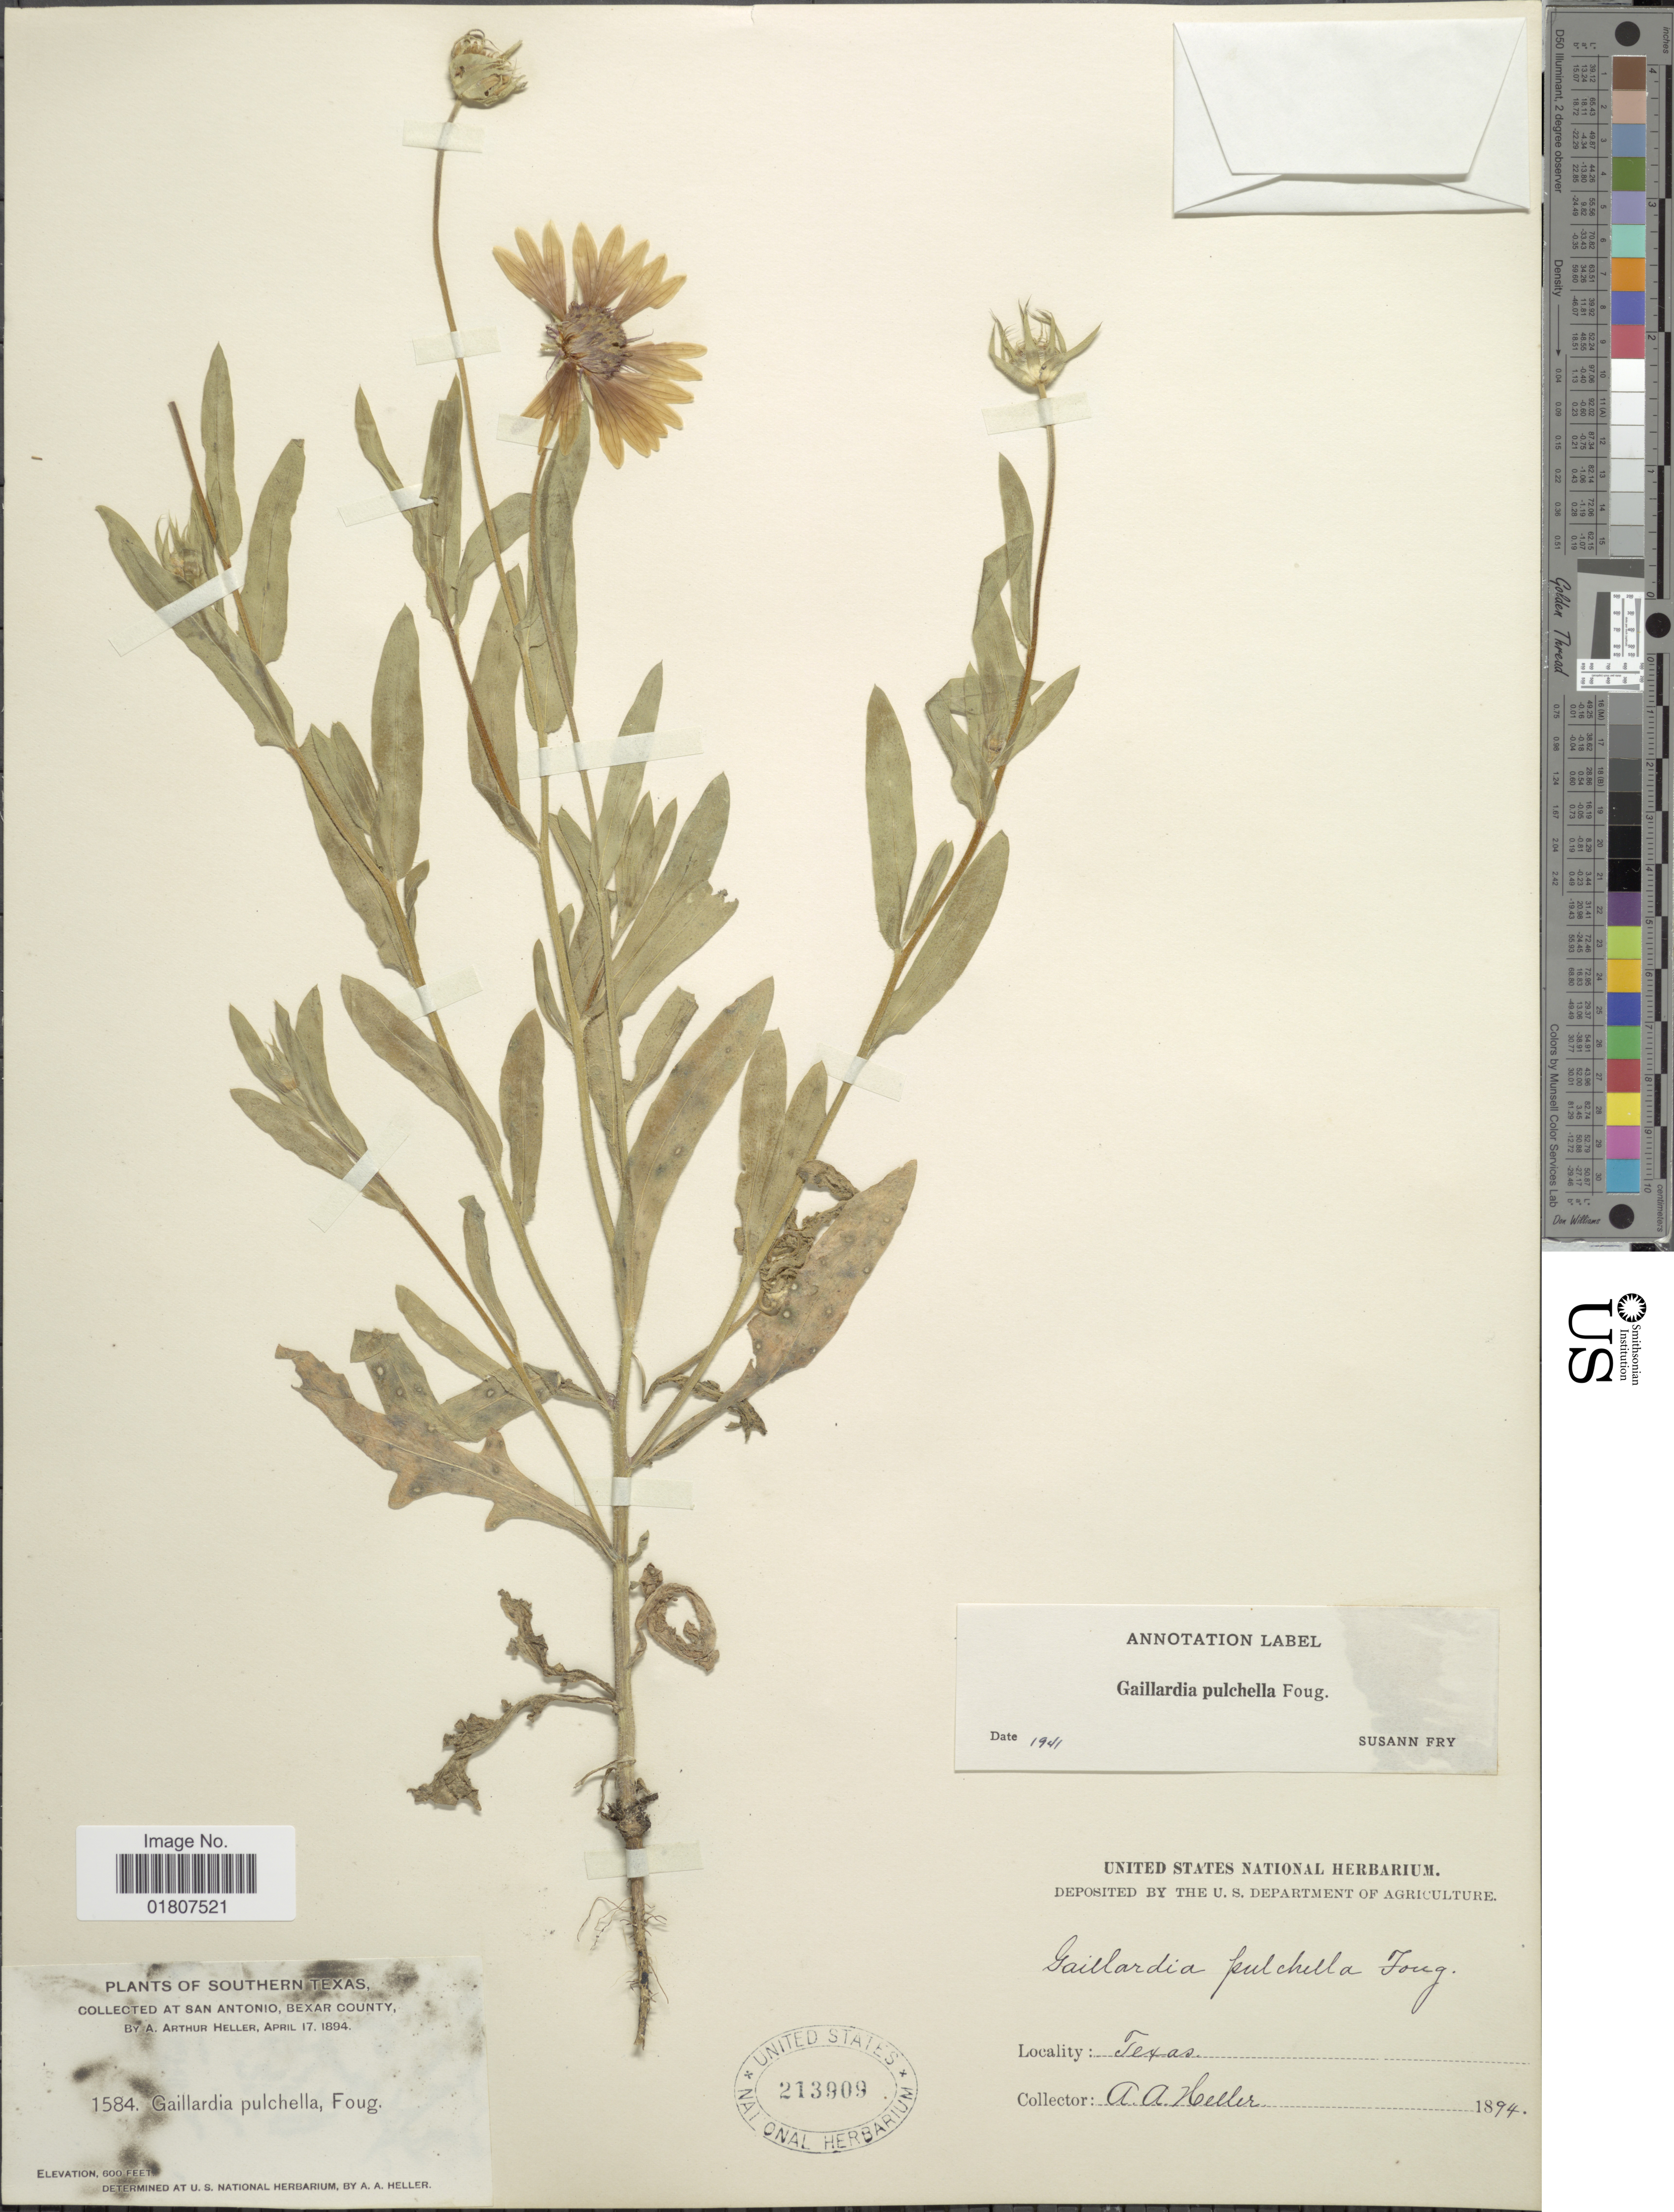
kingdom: Plantae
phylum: Tracheophyta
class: Magnoliopsida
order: Asterales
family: Asteraceae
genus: Gaillardia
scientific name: Gaillardia pulchella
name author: Foug.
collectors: A. A. Heller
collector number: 1584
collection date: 1894-04-17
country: United States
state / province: Texas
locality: San Antonio, Bexar County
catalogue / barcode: US 213909